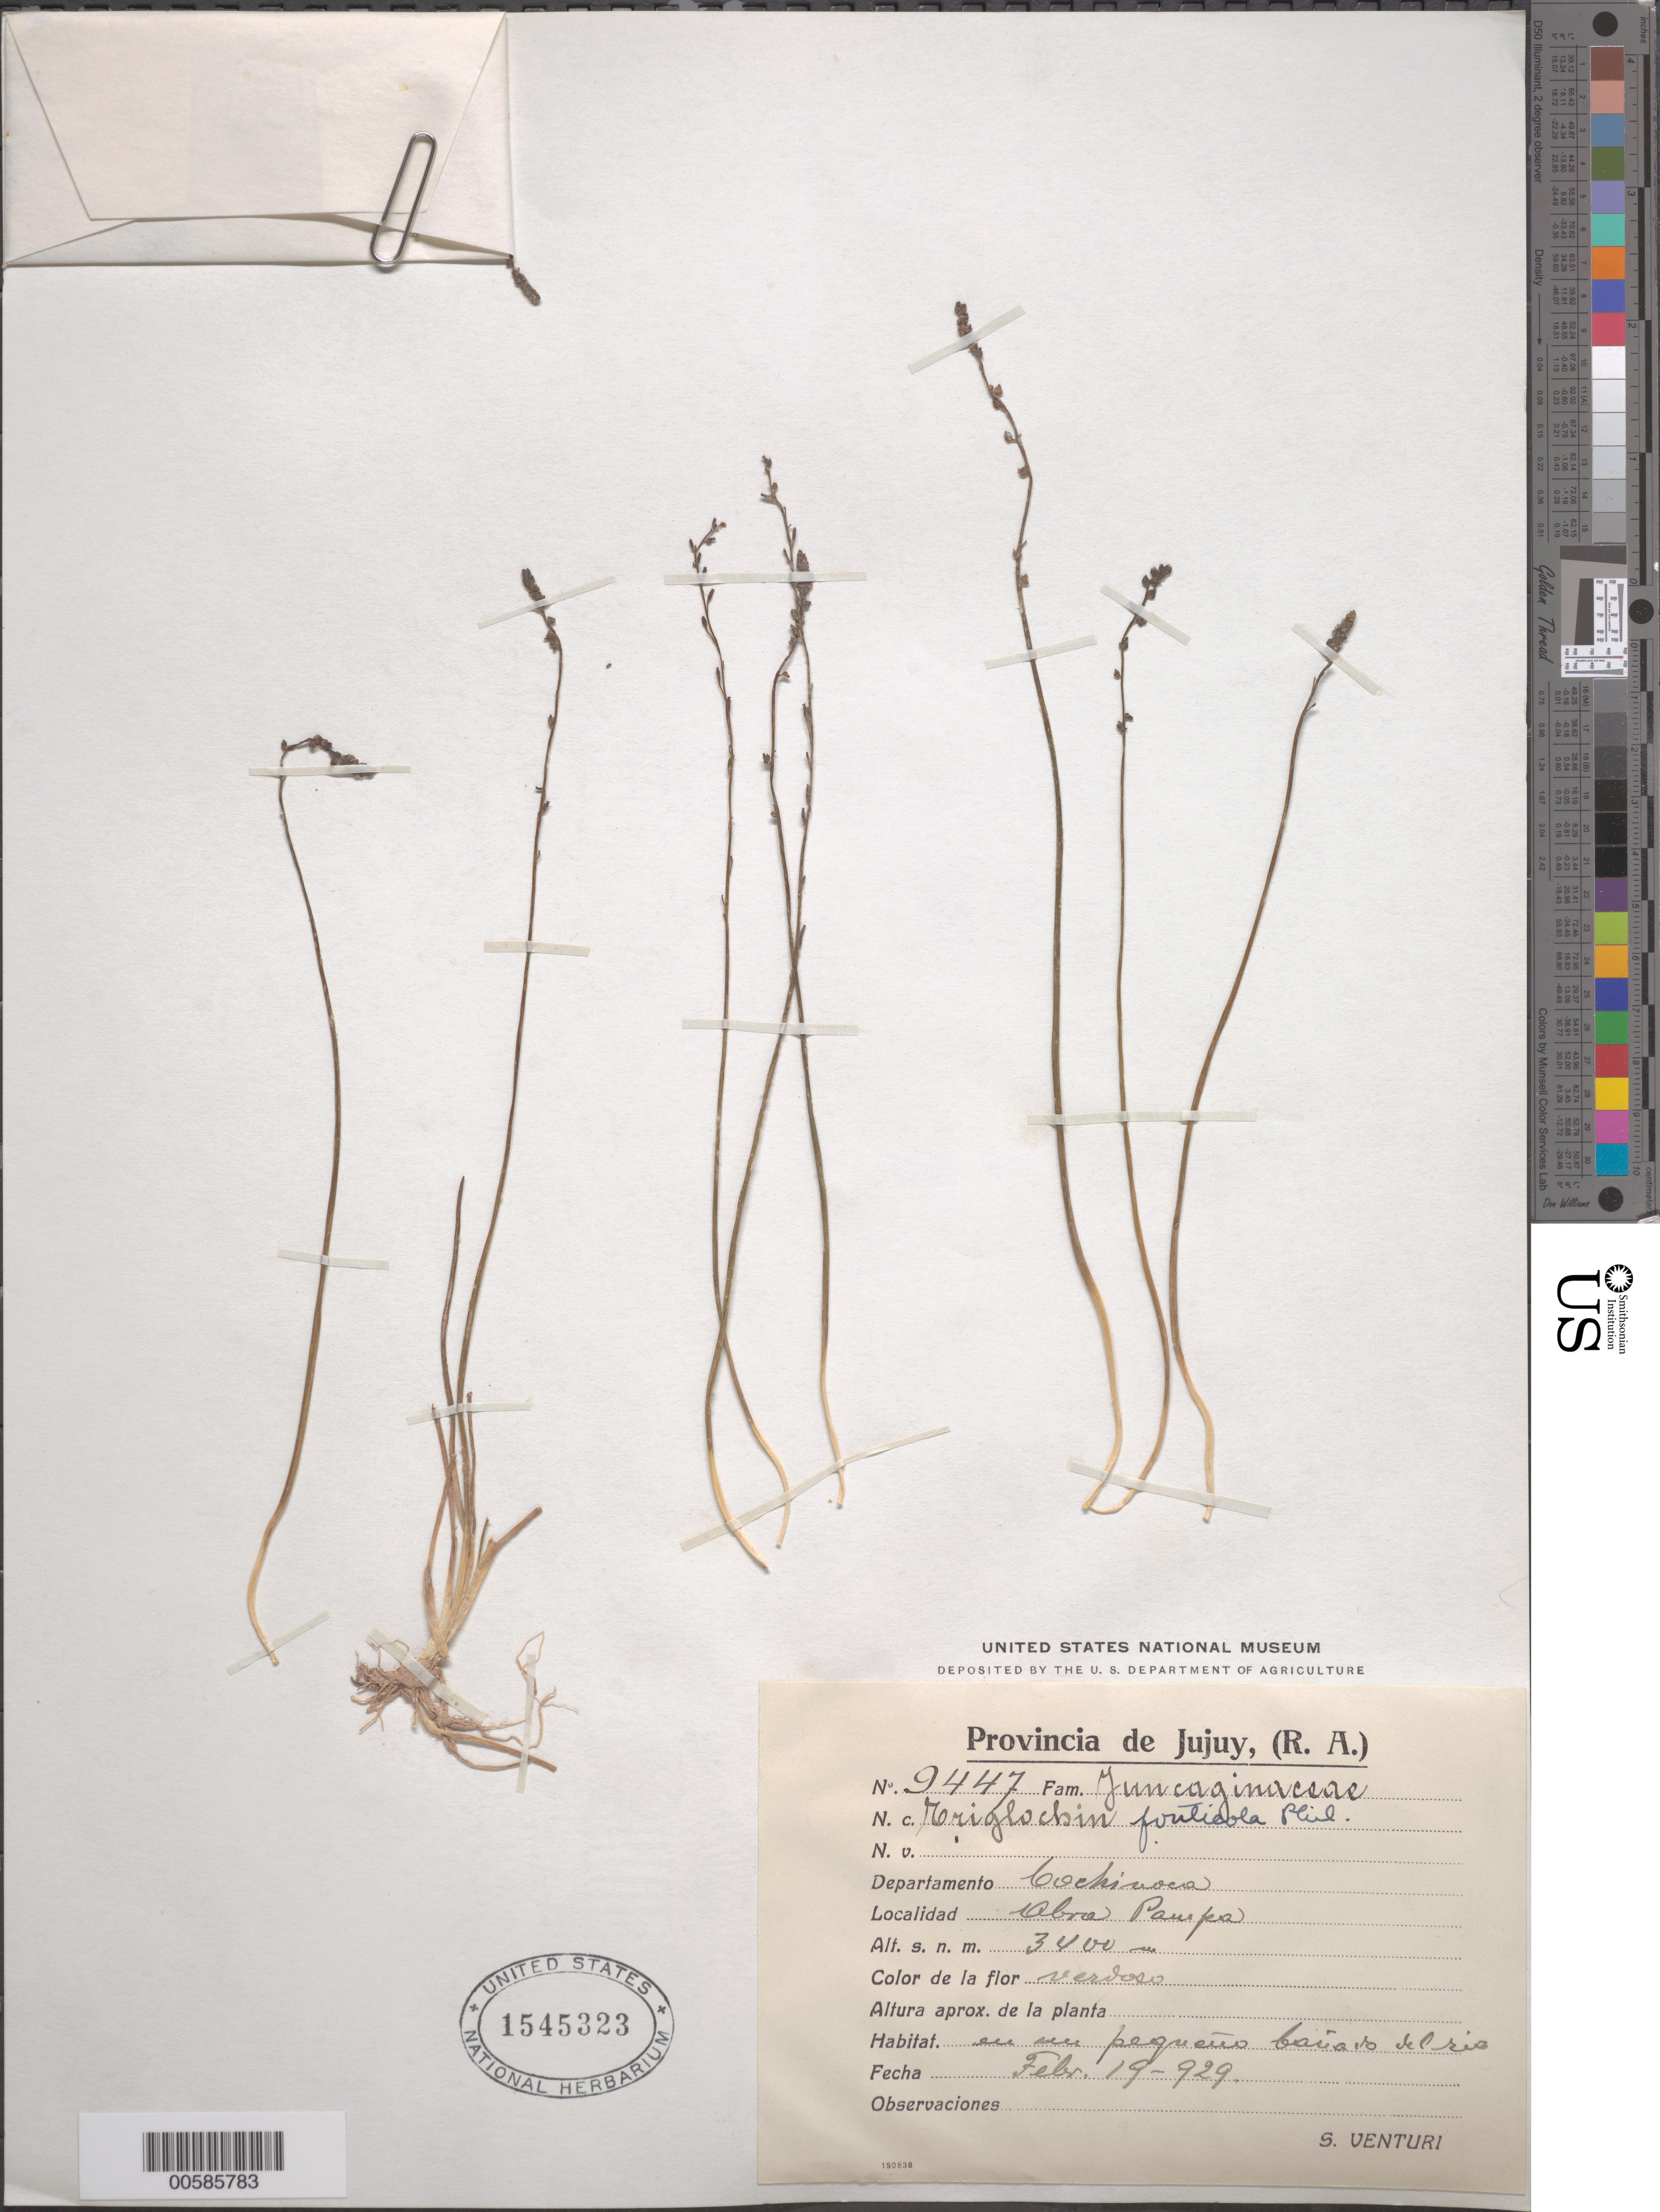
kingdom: Plantae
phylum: Tracheophyta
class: Liliopsida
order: Alismatales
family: Juncaginaceae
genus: Triglochin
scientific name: Triglochin fonticola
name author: Phil.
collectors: S. Venturi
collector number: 9447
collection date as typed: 19 Feb 1929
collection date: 1929-02-19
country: Argentina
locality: Cochinosa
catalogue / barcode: US 1545323